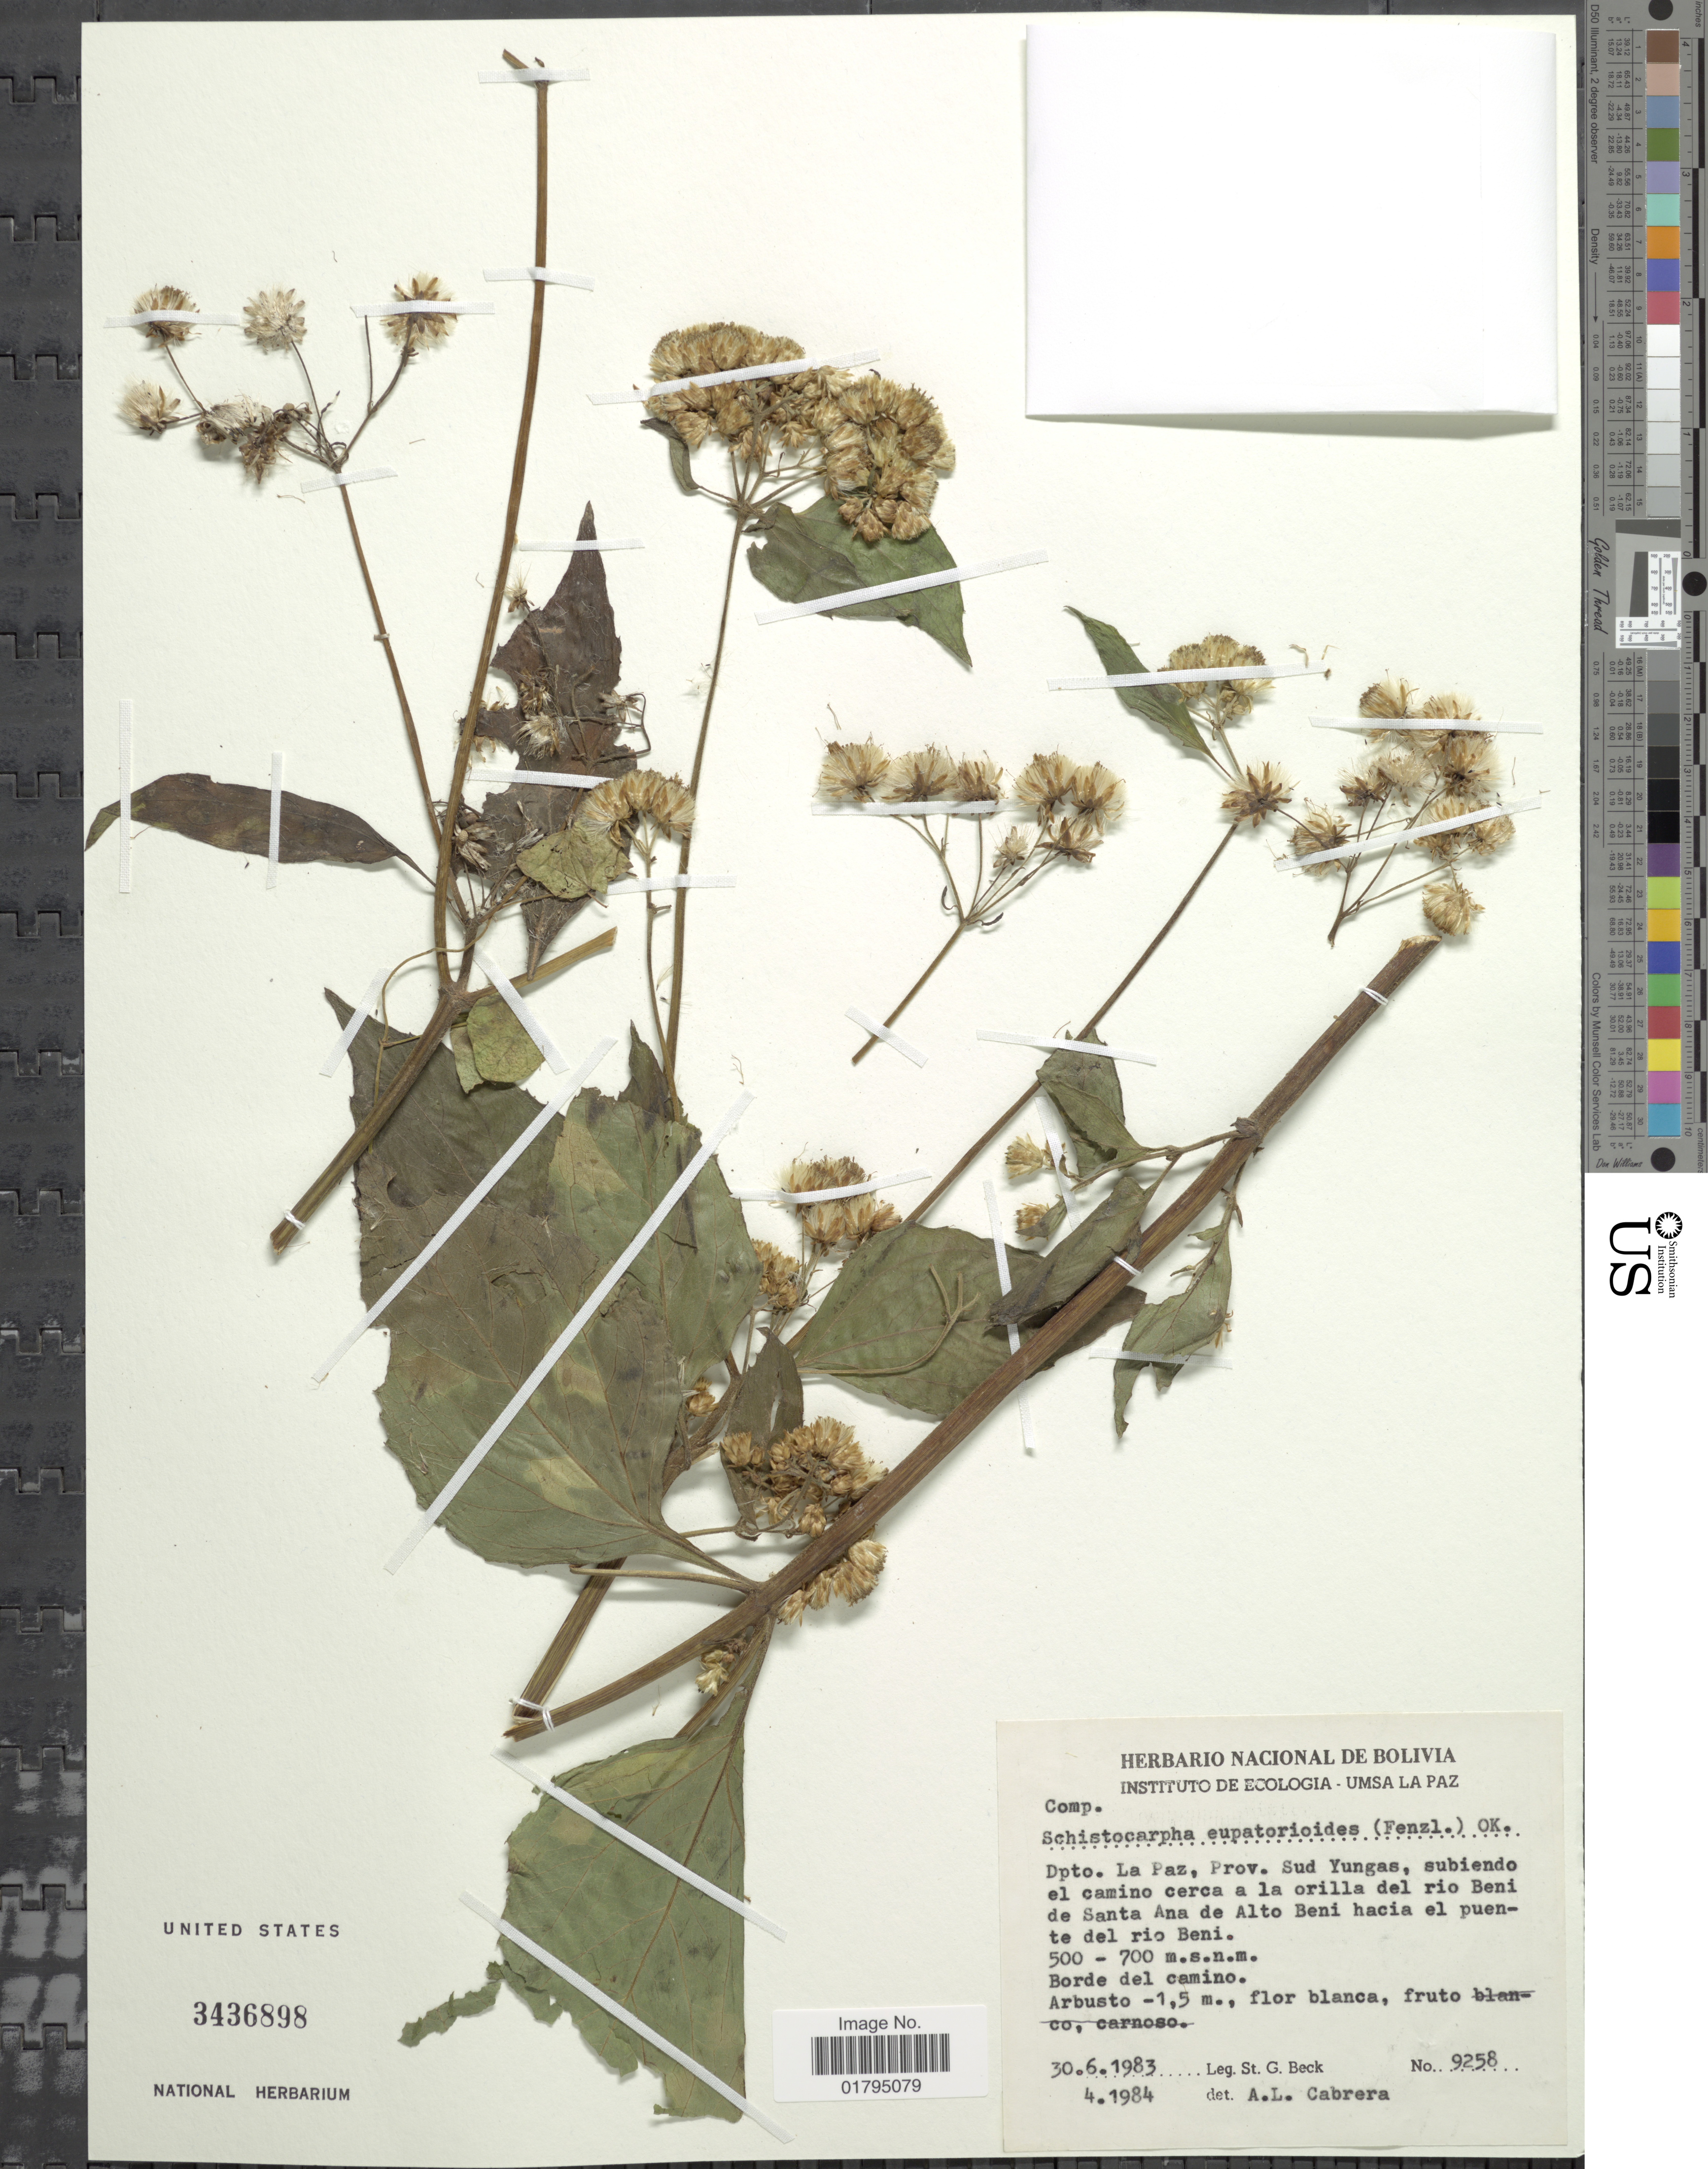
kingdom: Plantae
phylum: Tracheophyta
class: Magnoliopsida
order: Asterales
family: Asteraceae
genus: Schistocarpha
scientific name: Schistocarpha eupatorioides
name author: (Fenzl) Kuntze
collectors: S. G. Beck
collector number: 9258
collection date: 1983-06-30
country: Bolivia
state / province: La Paz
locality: Dpto. La Paz, Prov. Sud Yungas, subiendo el camino cerca a la orilla del rio Beni de Santa Ana de Alto Beni hacia el puente del rio Beni.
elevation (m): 500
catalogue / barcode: US 3436898